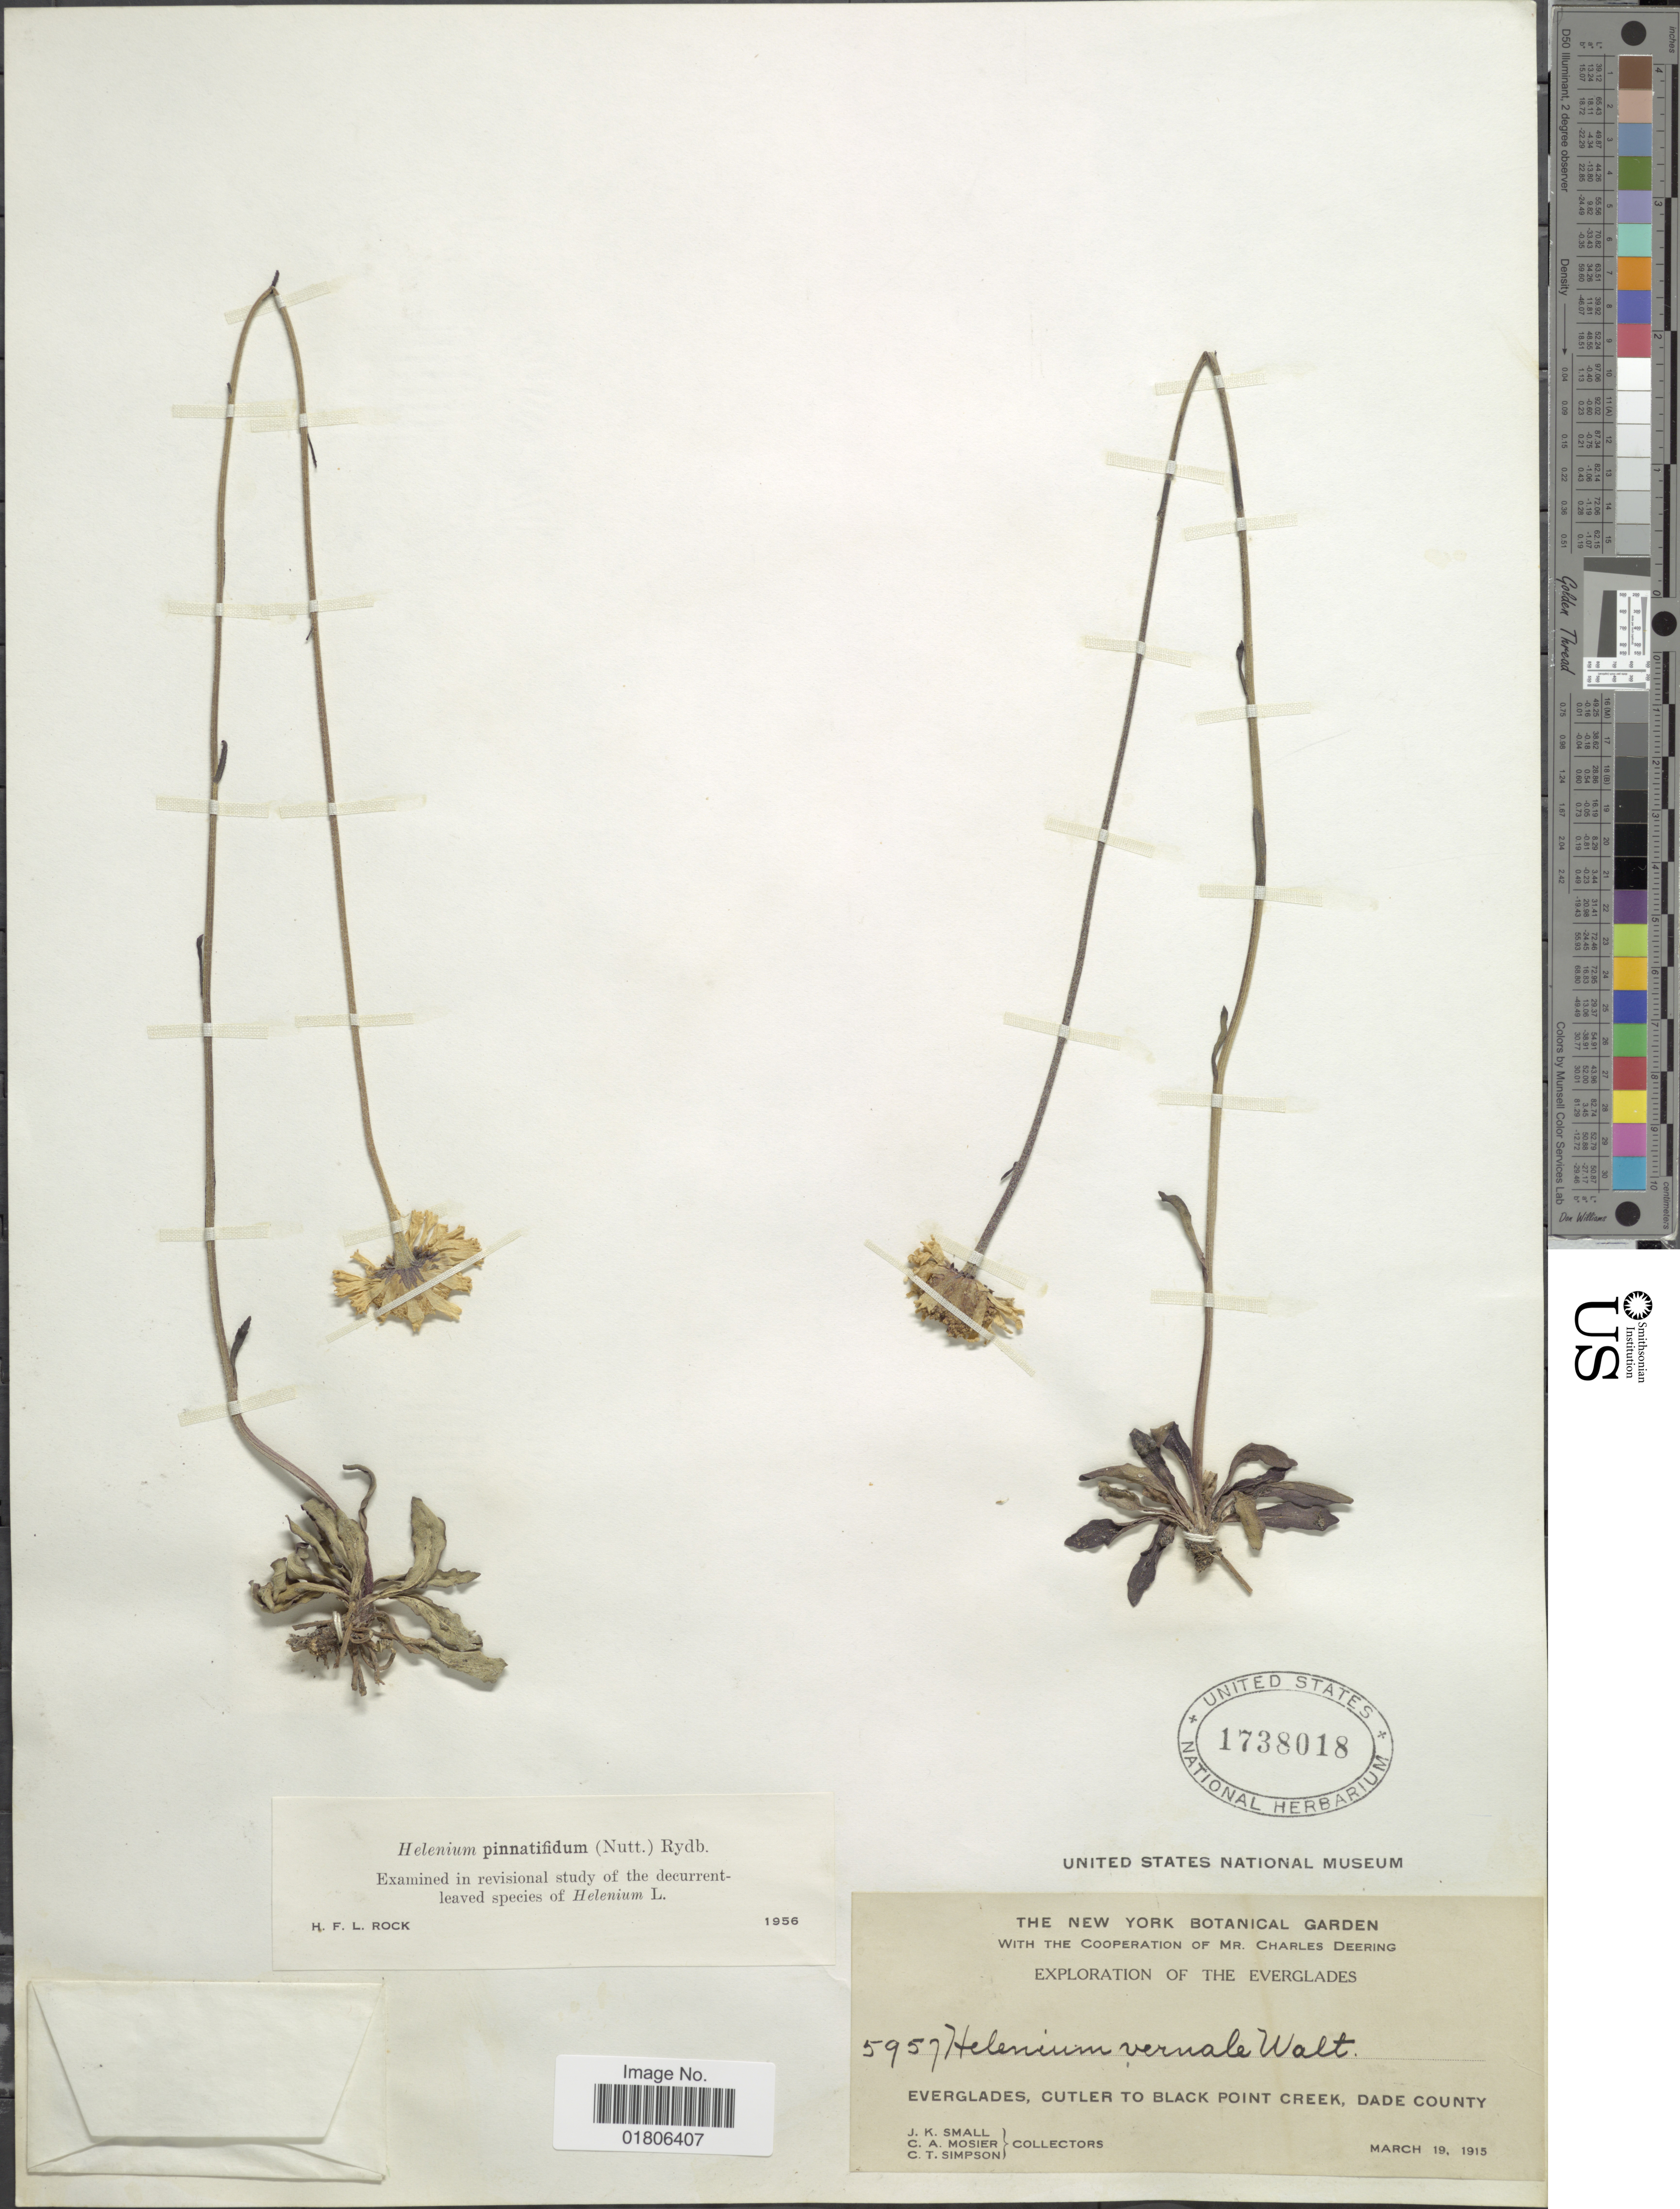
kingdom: Plantae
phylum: Tracheophyta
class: Magnoliopsida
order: Asterales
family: Asteraceae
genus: Helenium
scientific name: Helenium pinnatifidum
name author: (Schwein. ex Nutt.) Rydb.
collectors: J. K. Small, C. A. Mosier & C. T. Simpson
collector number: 5957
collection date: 1915-03-19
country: United States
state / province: Florida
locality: The Everglades, Everglades, Cutler to Black Point Creek, Dade County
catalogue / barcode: US 1738018